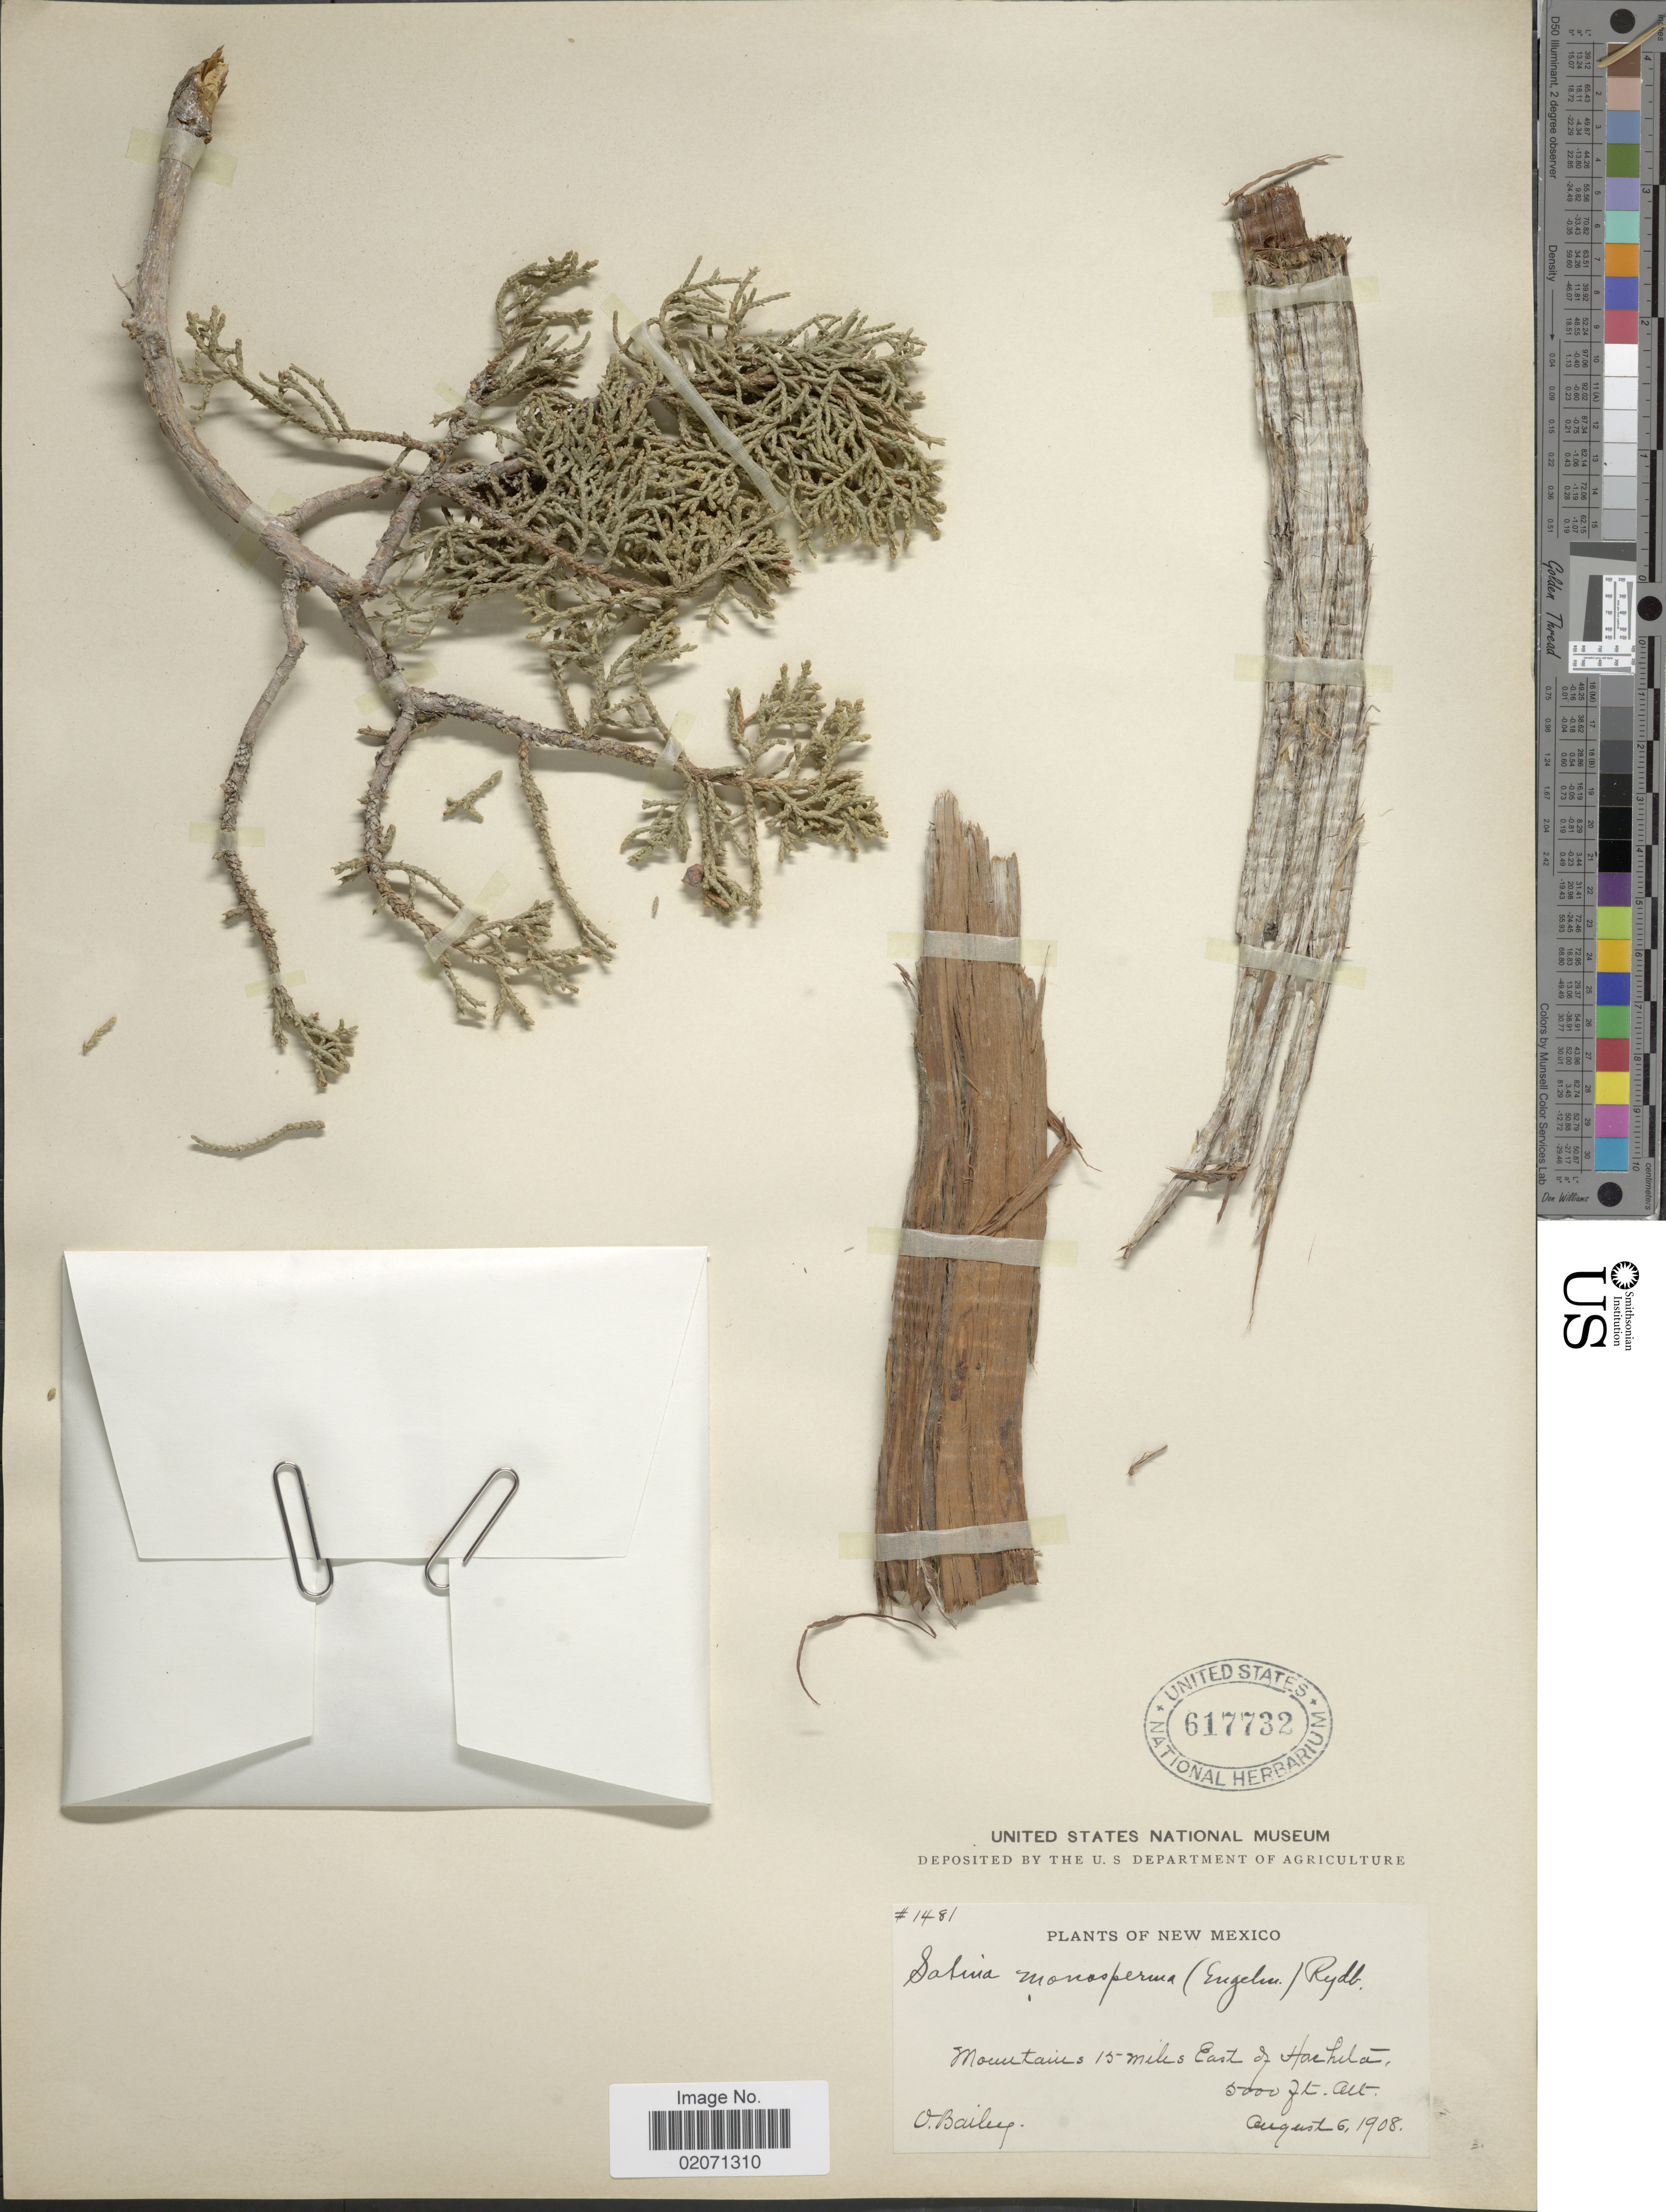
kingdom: Plantae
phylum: Tracheophyta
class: Pinopsida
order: Pinales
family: Cupressaceae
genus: Juniperus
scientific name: Juniperus monosperma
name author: (Engelm.) Sarg.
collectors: V. Bailey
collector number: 1481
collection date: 1908-08-06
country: United States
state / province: New Mexico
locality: Mountains 15 miles East of Hachita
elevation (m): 1524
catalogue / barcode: US 617732